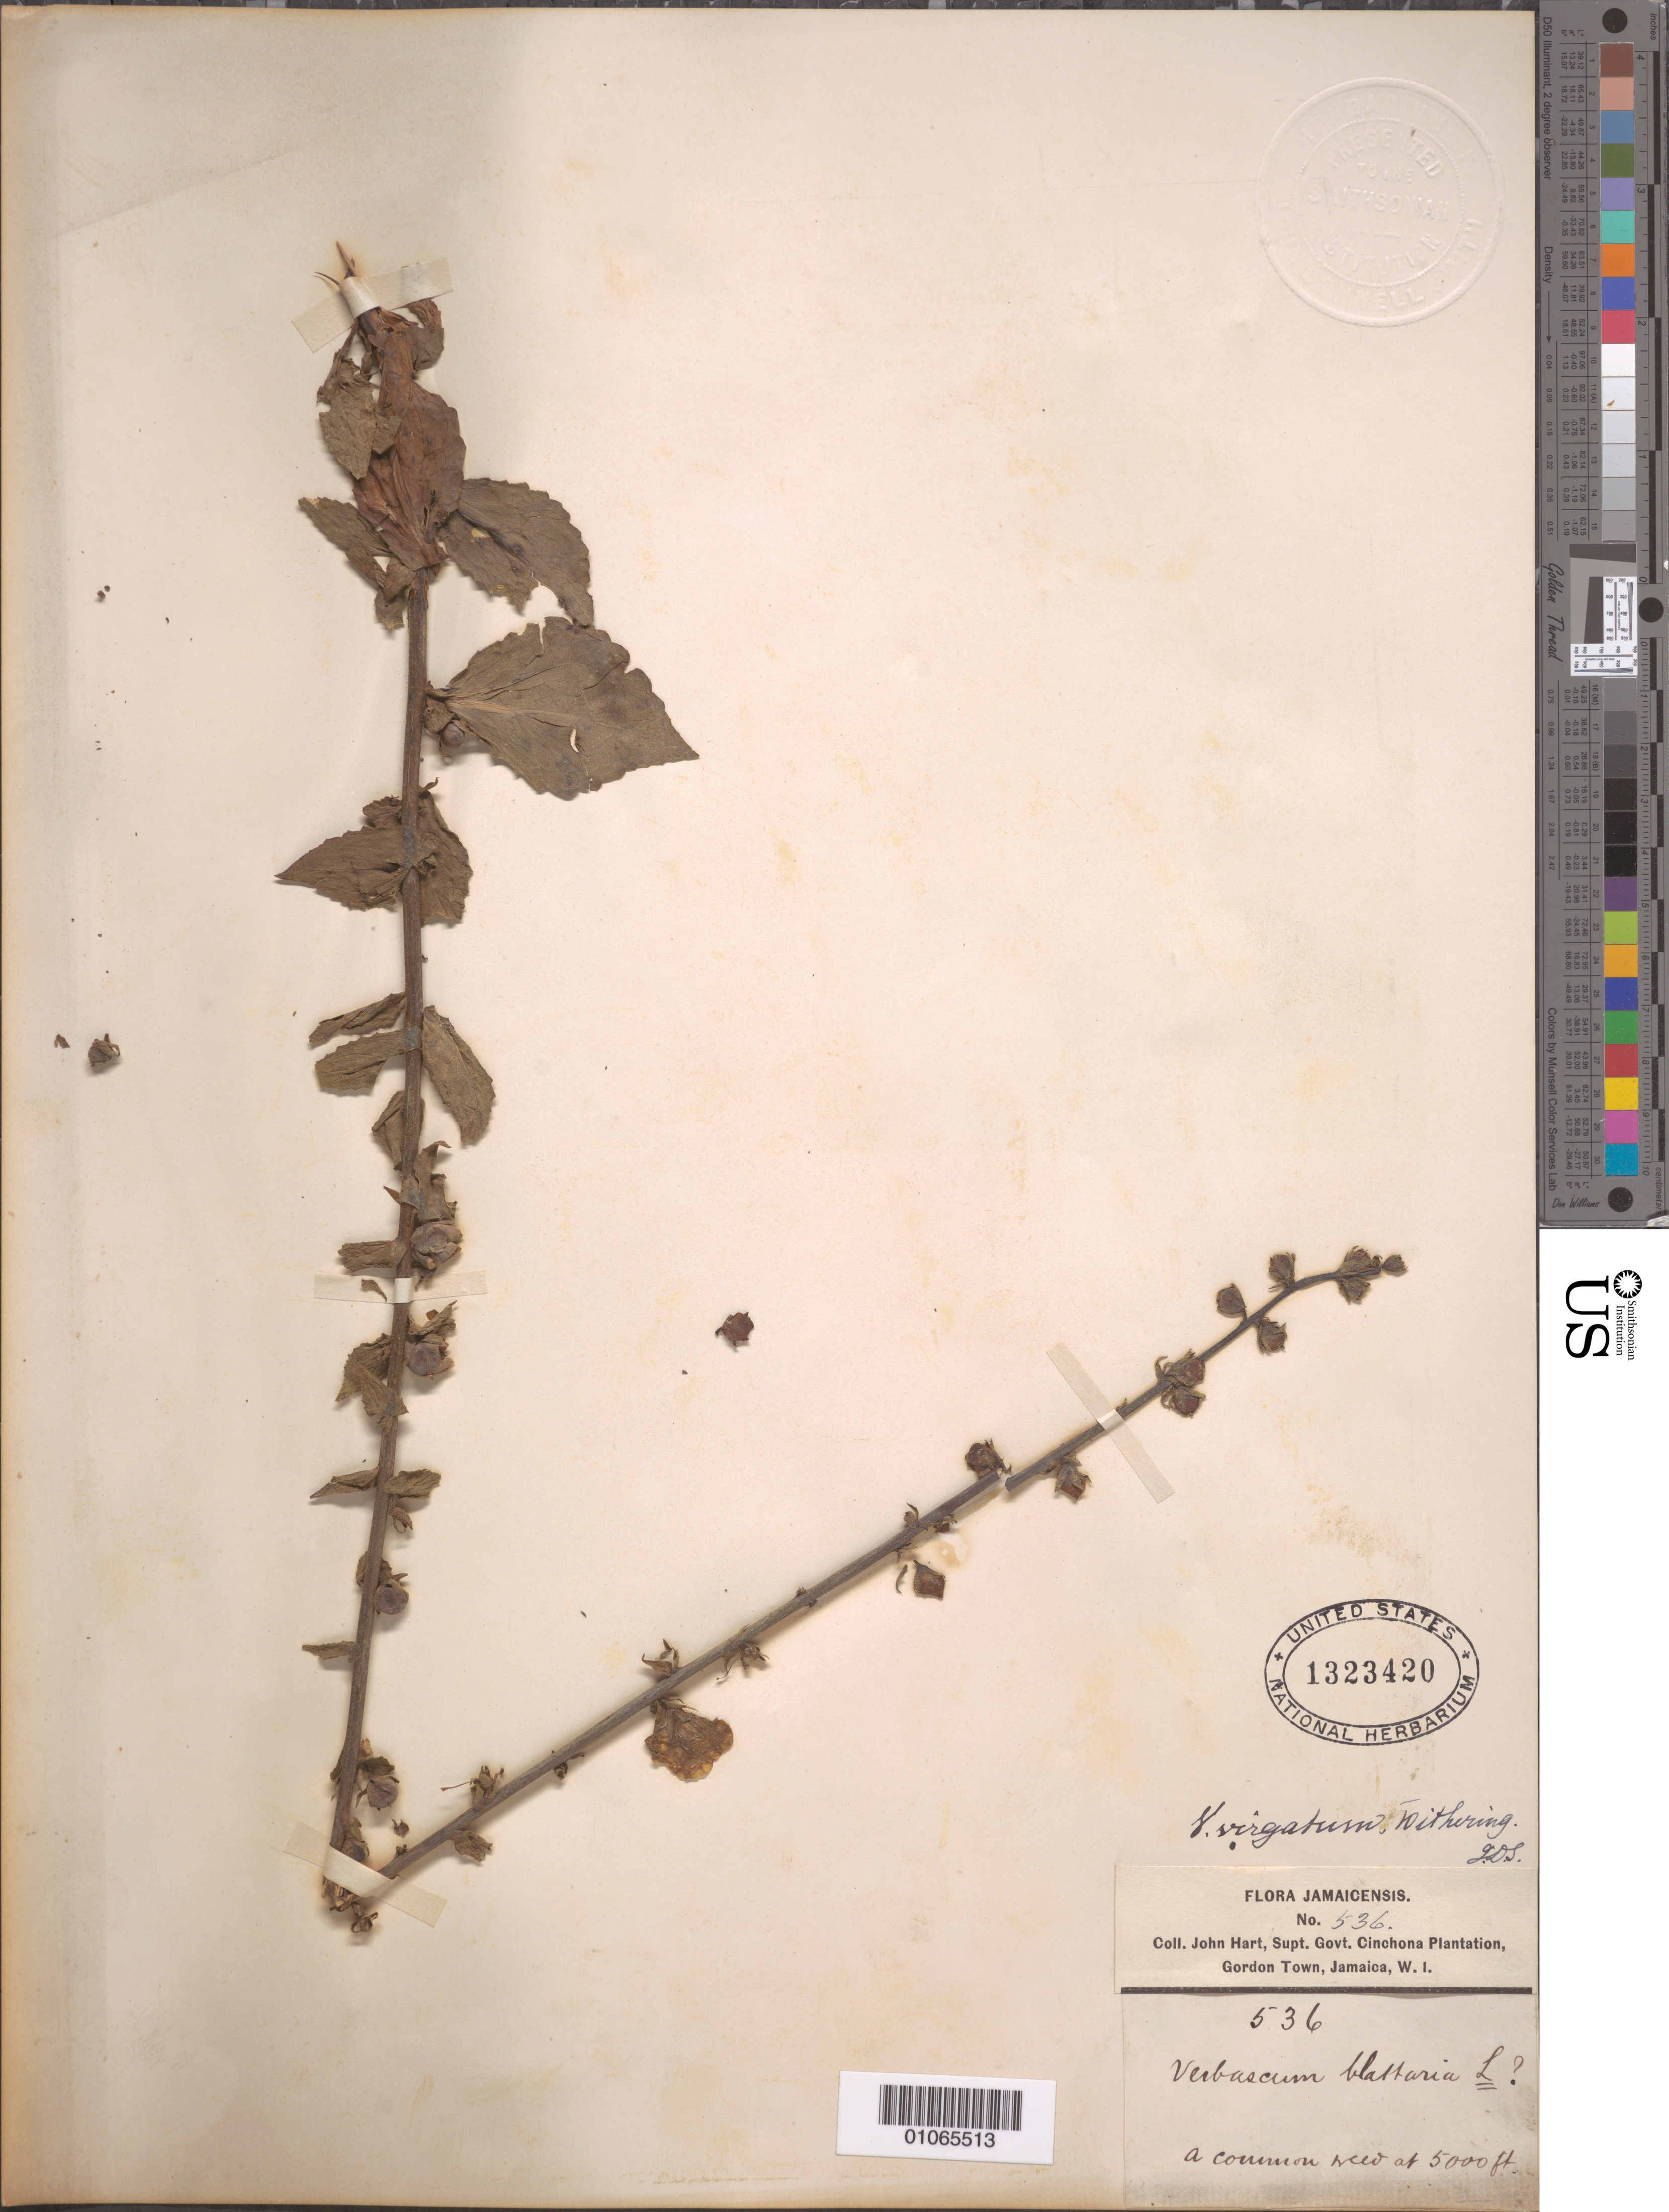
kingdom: Plantae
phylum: Tracheophyta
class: Magnoliopsida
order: Lamiales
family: Scrophulariaceae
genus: Verbascum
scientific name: Verbascum virgatum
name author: Stokes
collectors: J. Hart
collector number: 536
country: Jamaica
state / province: Saint Andrew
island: Jamaica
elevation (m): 1524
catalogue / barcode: US 1323420